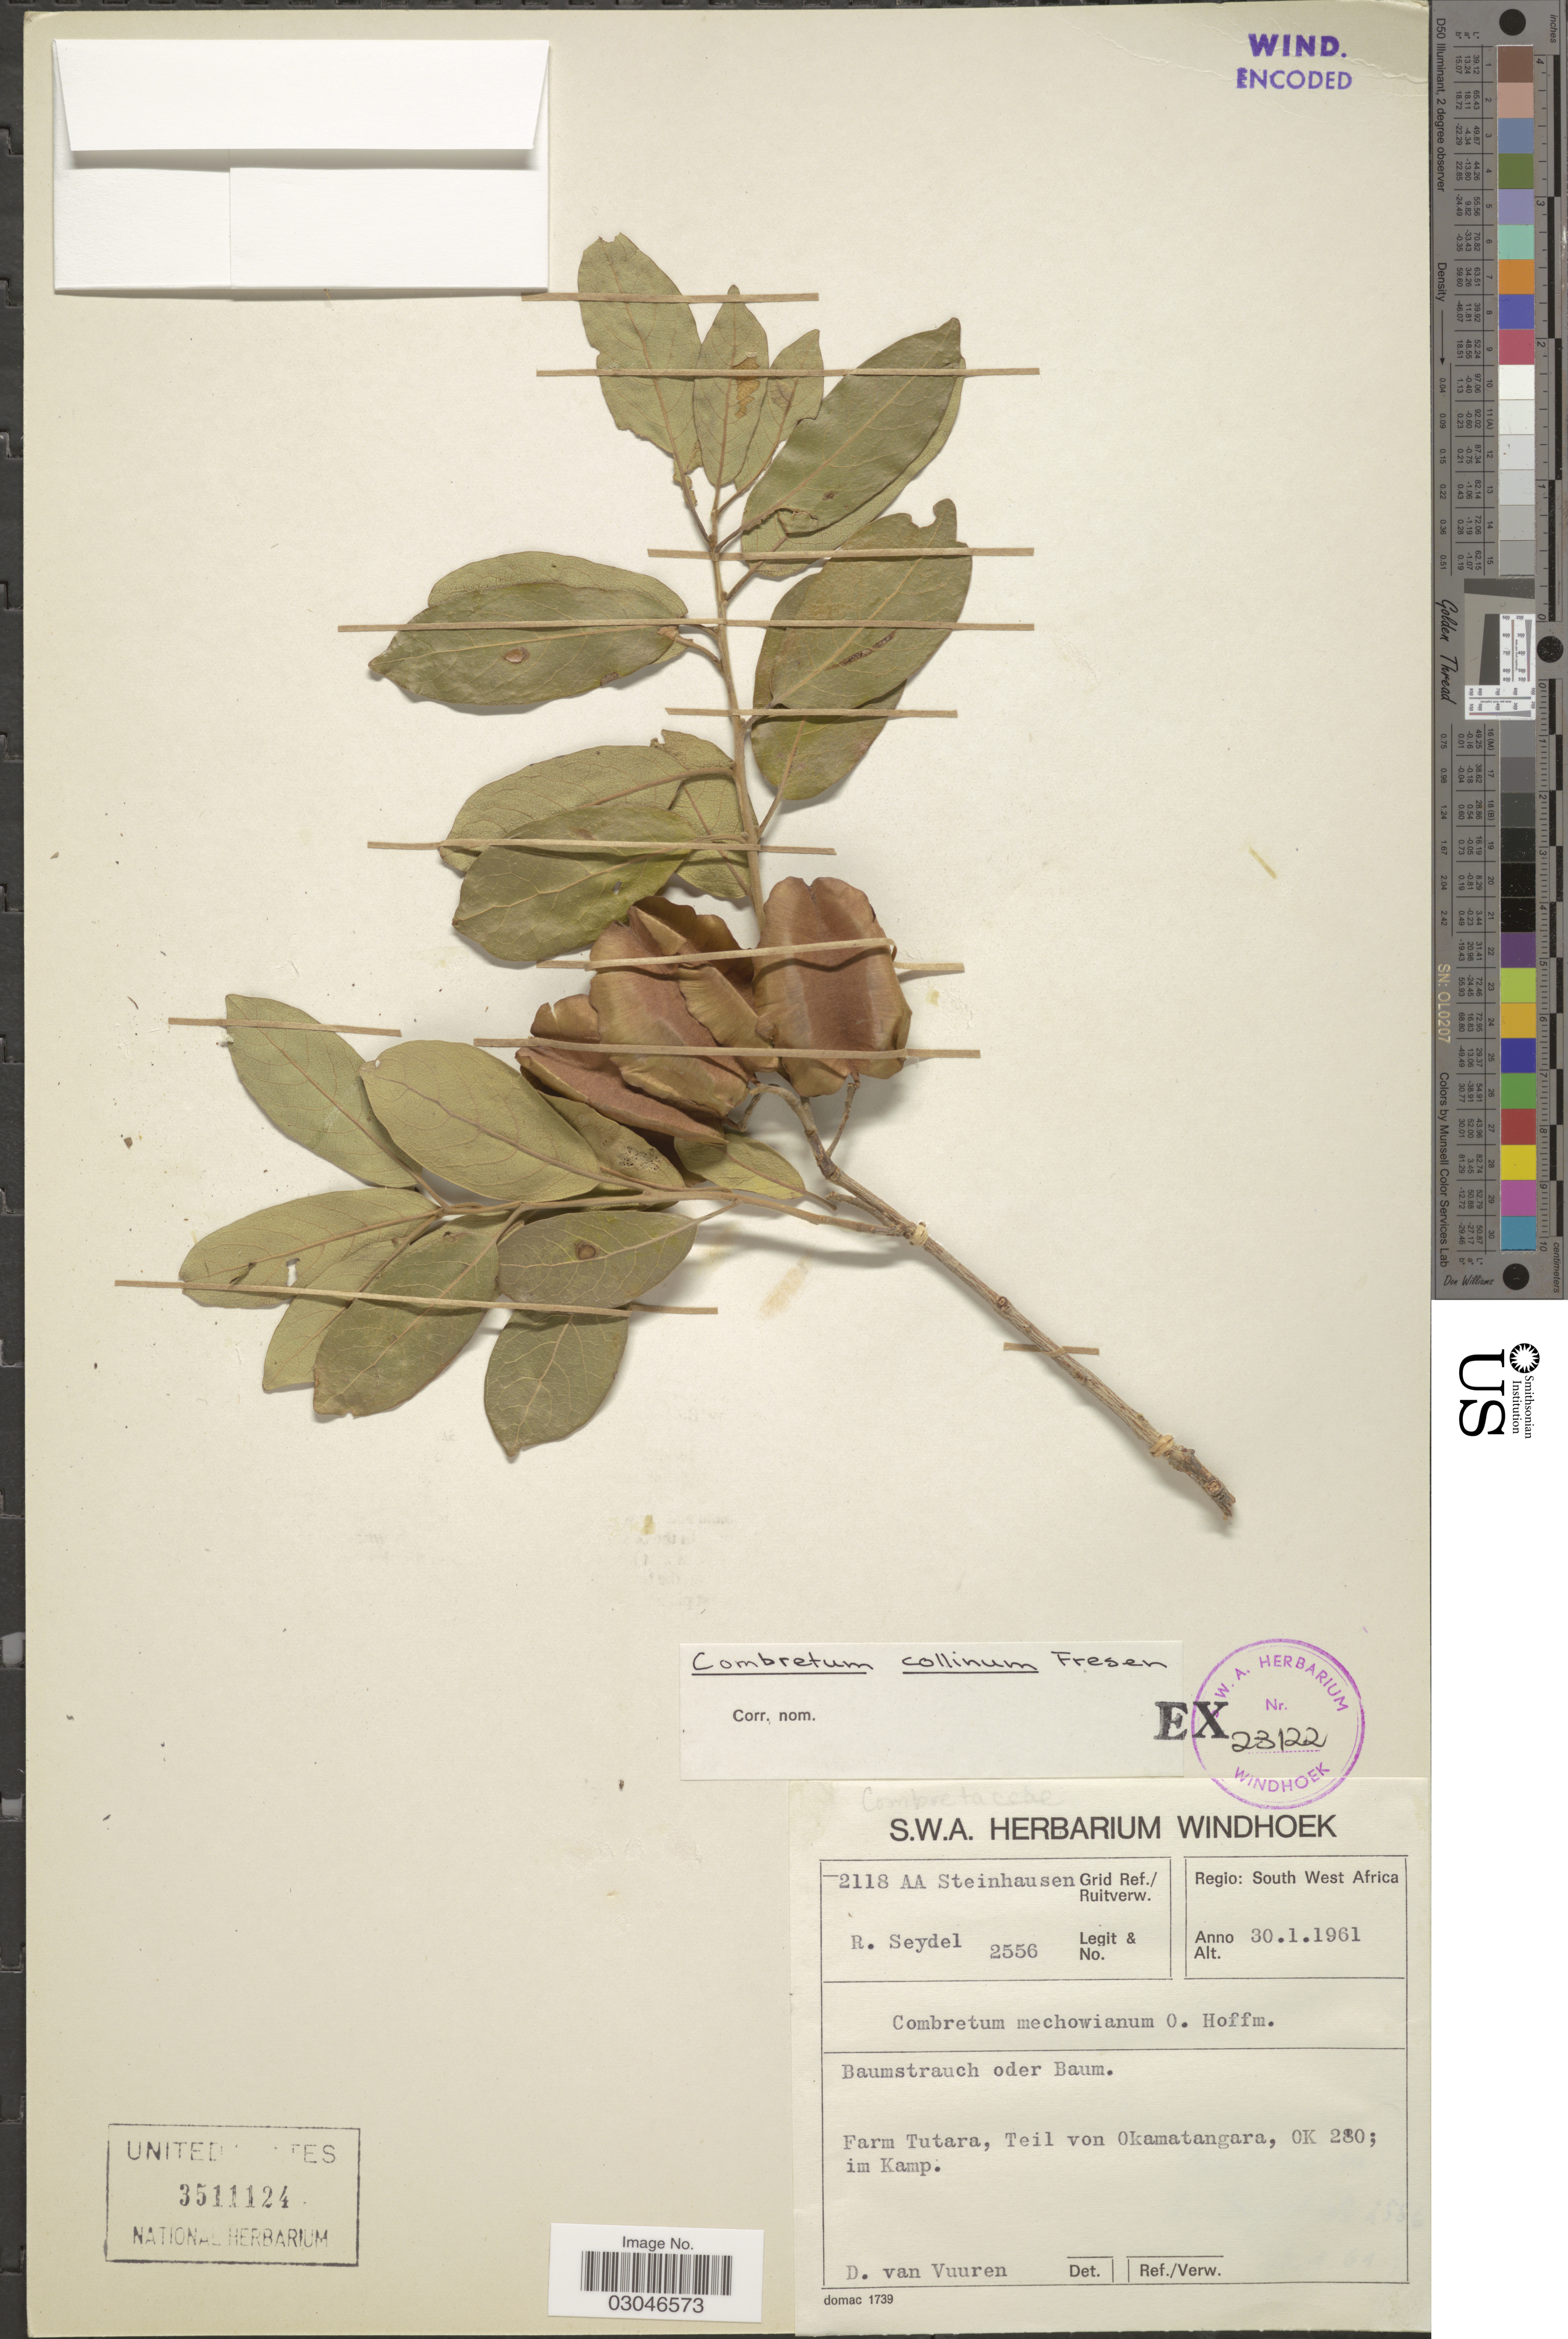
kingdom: Plantae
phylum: Tracheophyta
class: Magnoliopsida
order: Myrtales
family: Combretaceae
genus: Combretum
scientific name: Combretum collinum subsp. collinum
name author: Fresen.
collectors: R. Seydel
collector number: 2556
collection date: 1961-01-30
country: Namibia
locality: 2118 AA Steinhausen Grid Ref./ Ruitverw. Regio: South West Africa. Farm Tutara, Teil von Okamatangara, OK 280; im Kamp.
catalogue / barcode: US 3511124